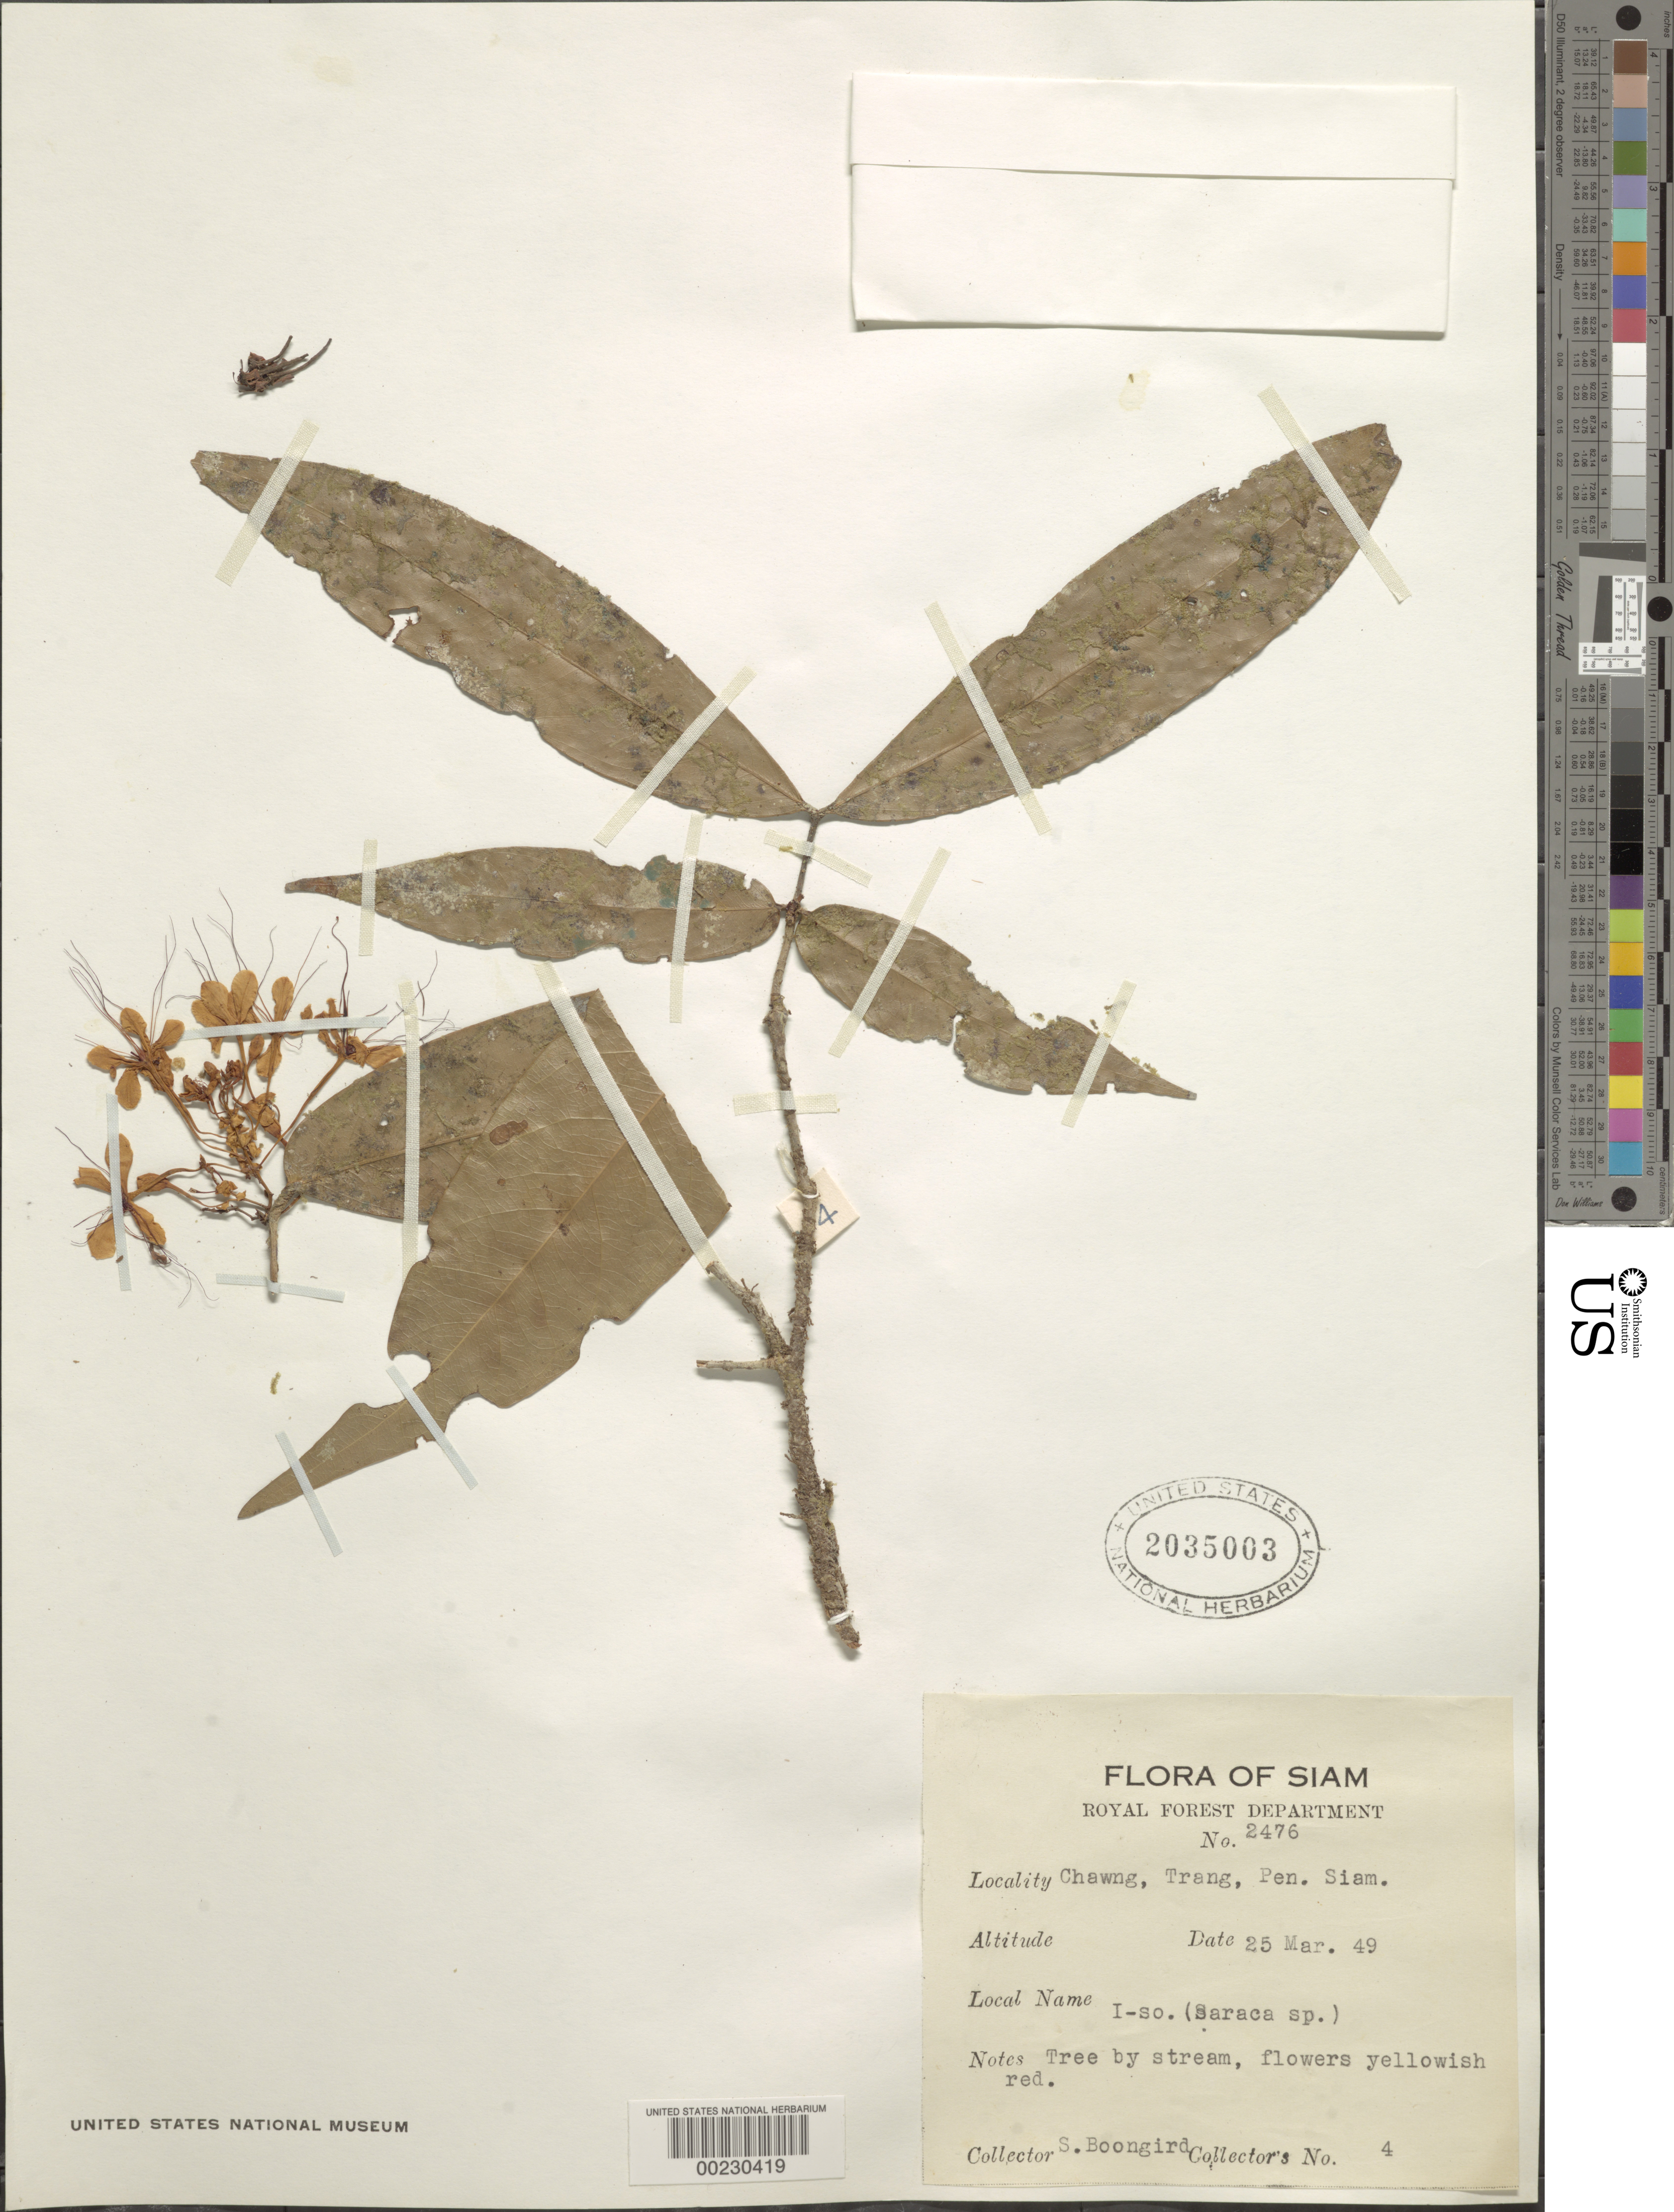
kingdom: Plantae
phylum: Tracheophyta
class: Magnoliopsida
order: Fabales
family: Fabaceae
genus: Saraca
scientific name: Saraca sp.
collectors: S. Boongird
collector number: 4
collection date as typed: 25 Mar 1949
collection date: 1949-03-25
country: Thailand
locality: Chawng, trang, pen. siam.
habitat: By stream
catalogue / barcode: US 2035003